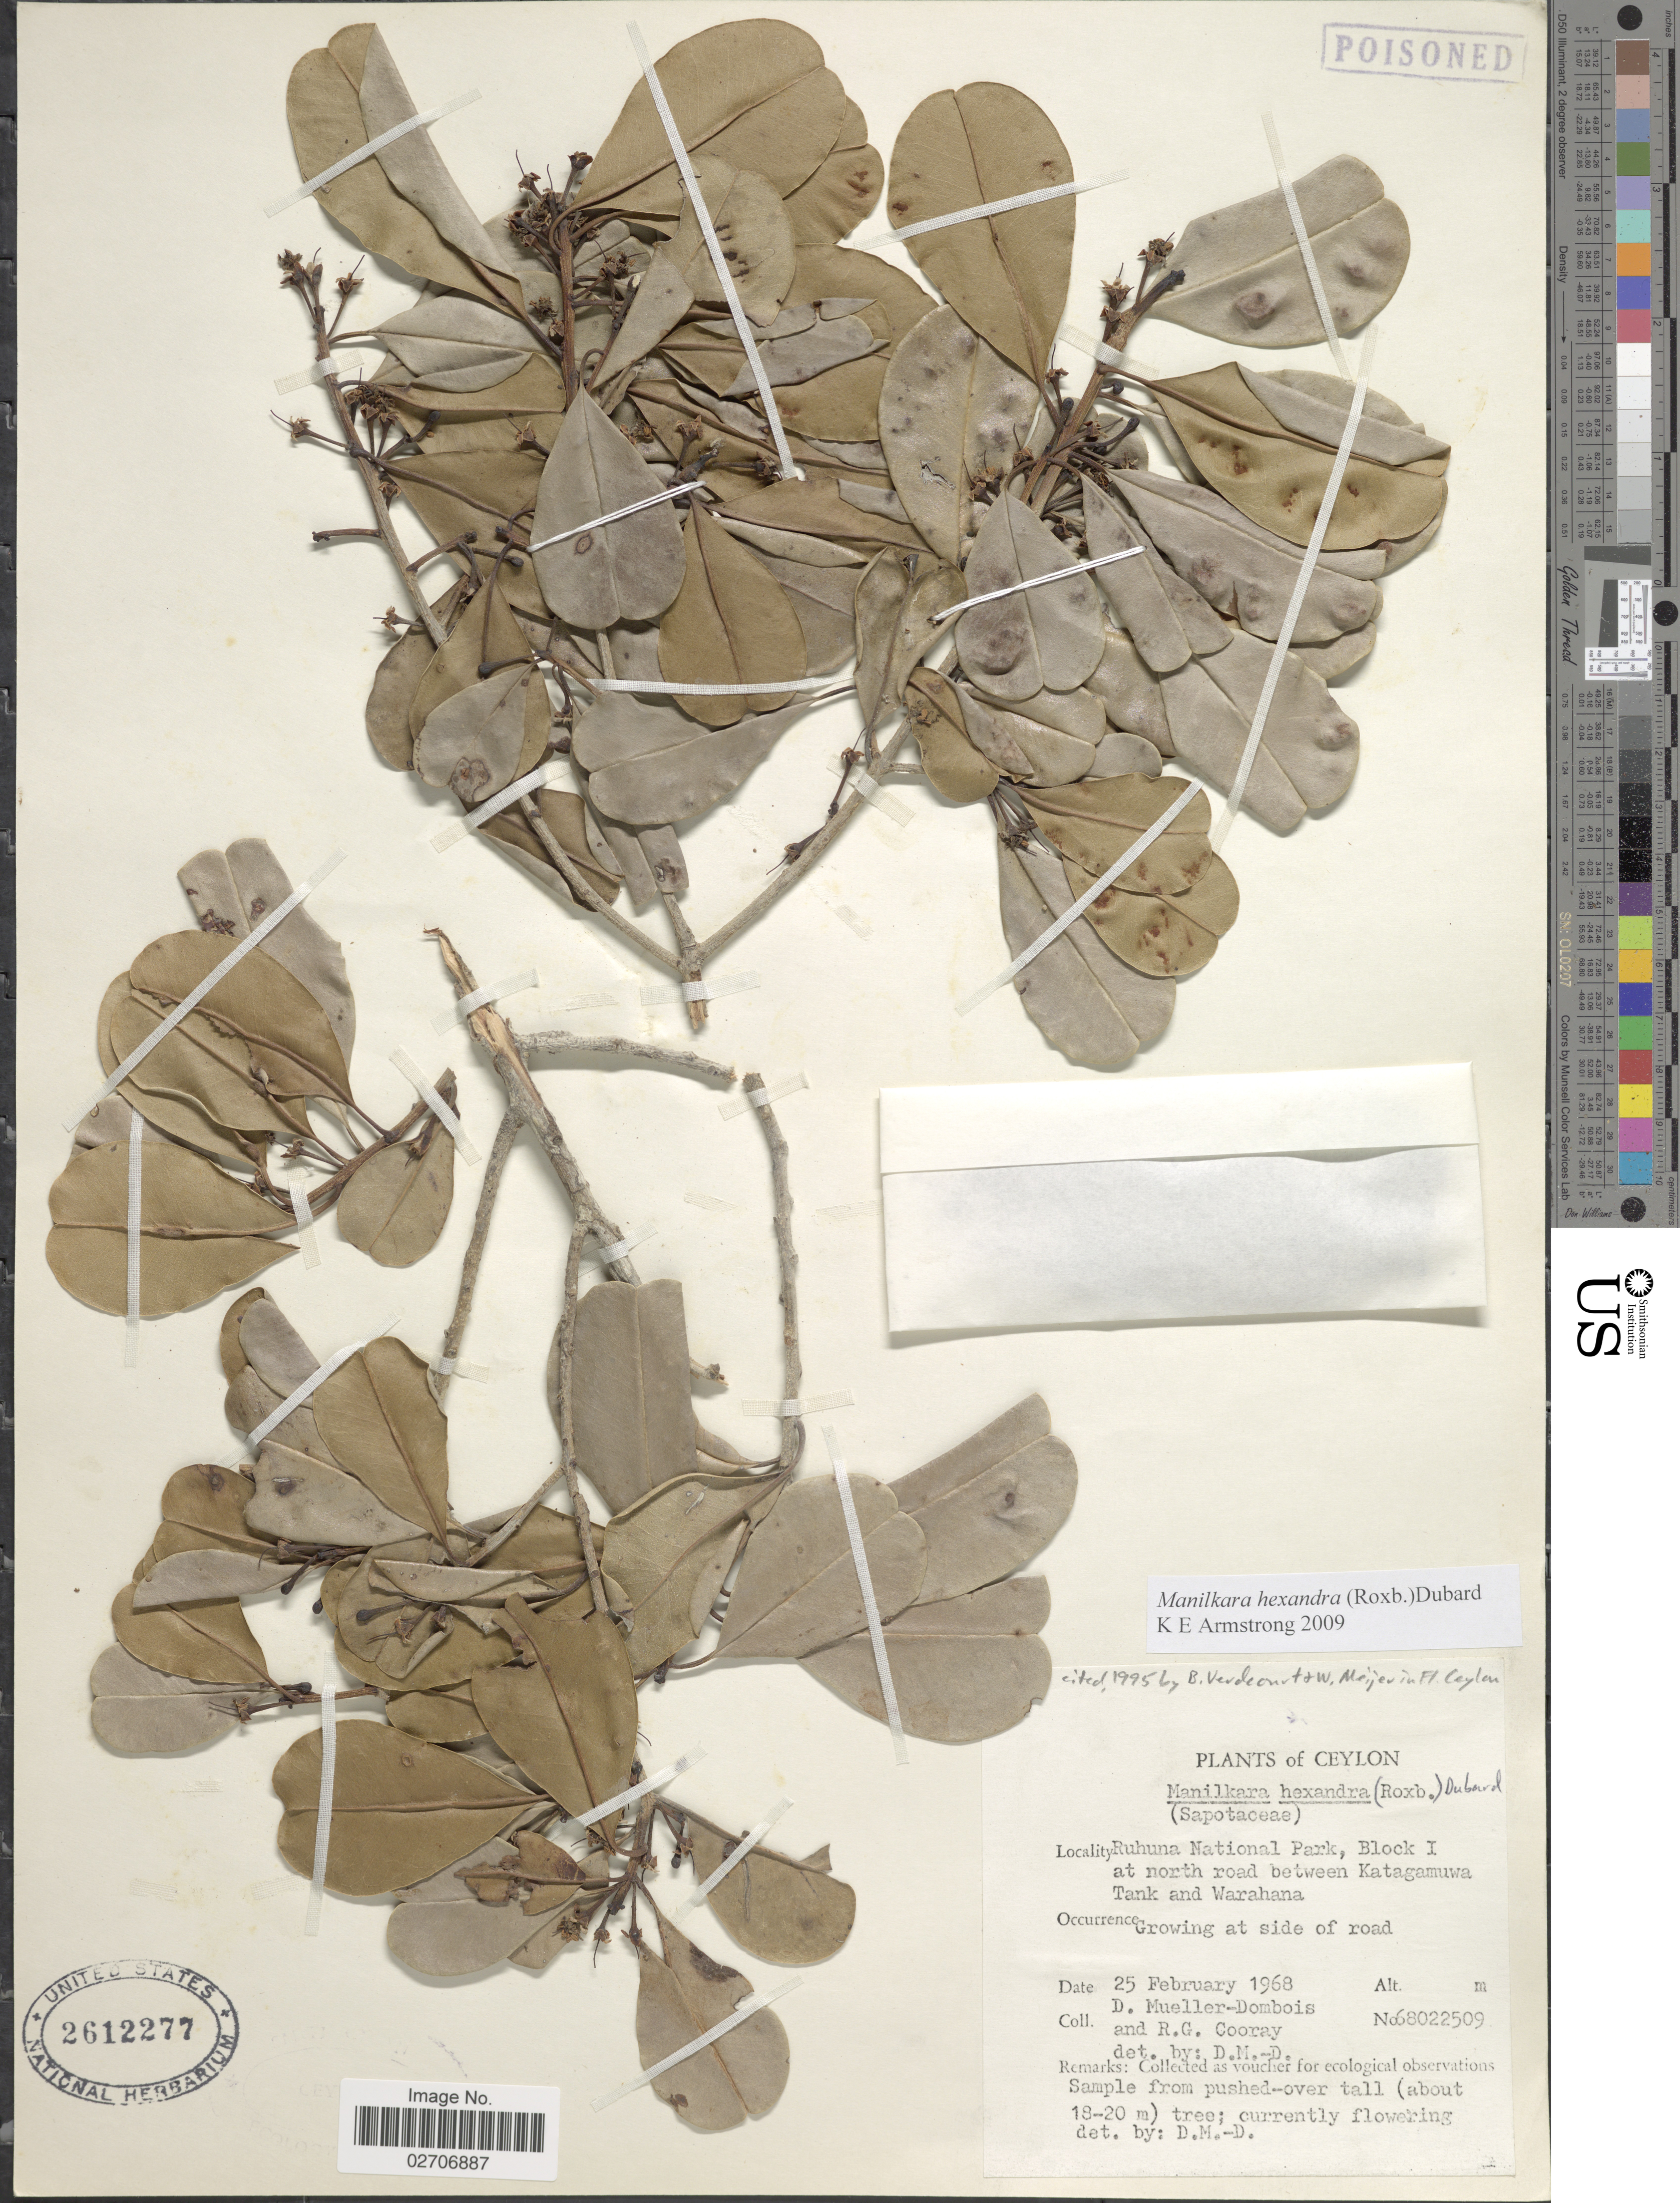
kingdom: Plantae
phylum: Tracheophyta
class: Magnoliopsida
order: Ericales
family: Sapotaceae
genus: Manilkara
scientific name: Manilkara hexandra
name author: (Roxb.) Dubard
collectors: D. Mueller-Dombois & R. Cooray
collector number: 68022509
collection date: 1968-02-25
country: Sri Lanka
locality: Ceylon, Ruhuna National Park, Block 1, at north road between Katagamuwa Tank and Warahana, growing at side of road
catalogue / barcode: US 2612277